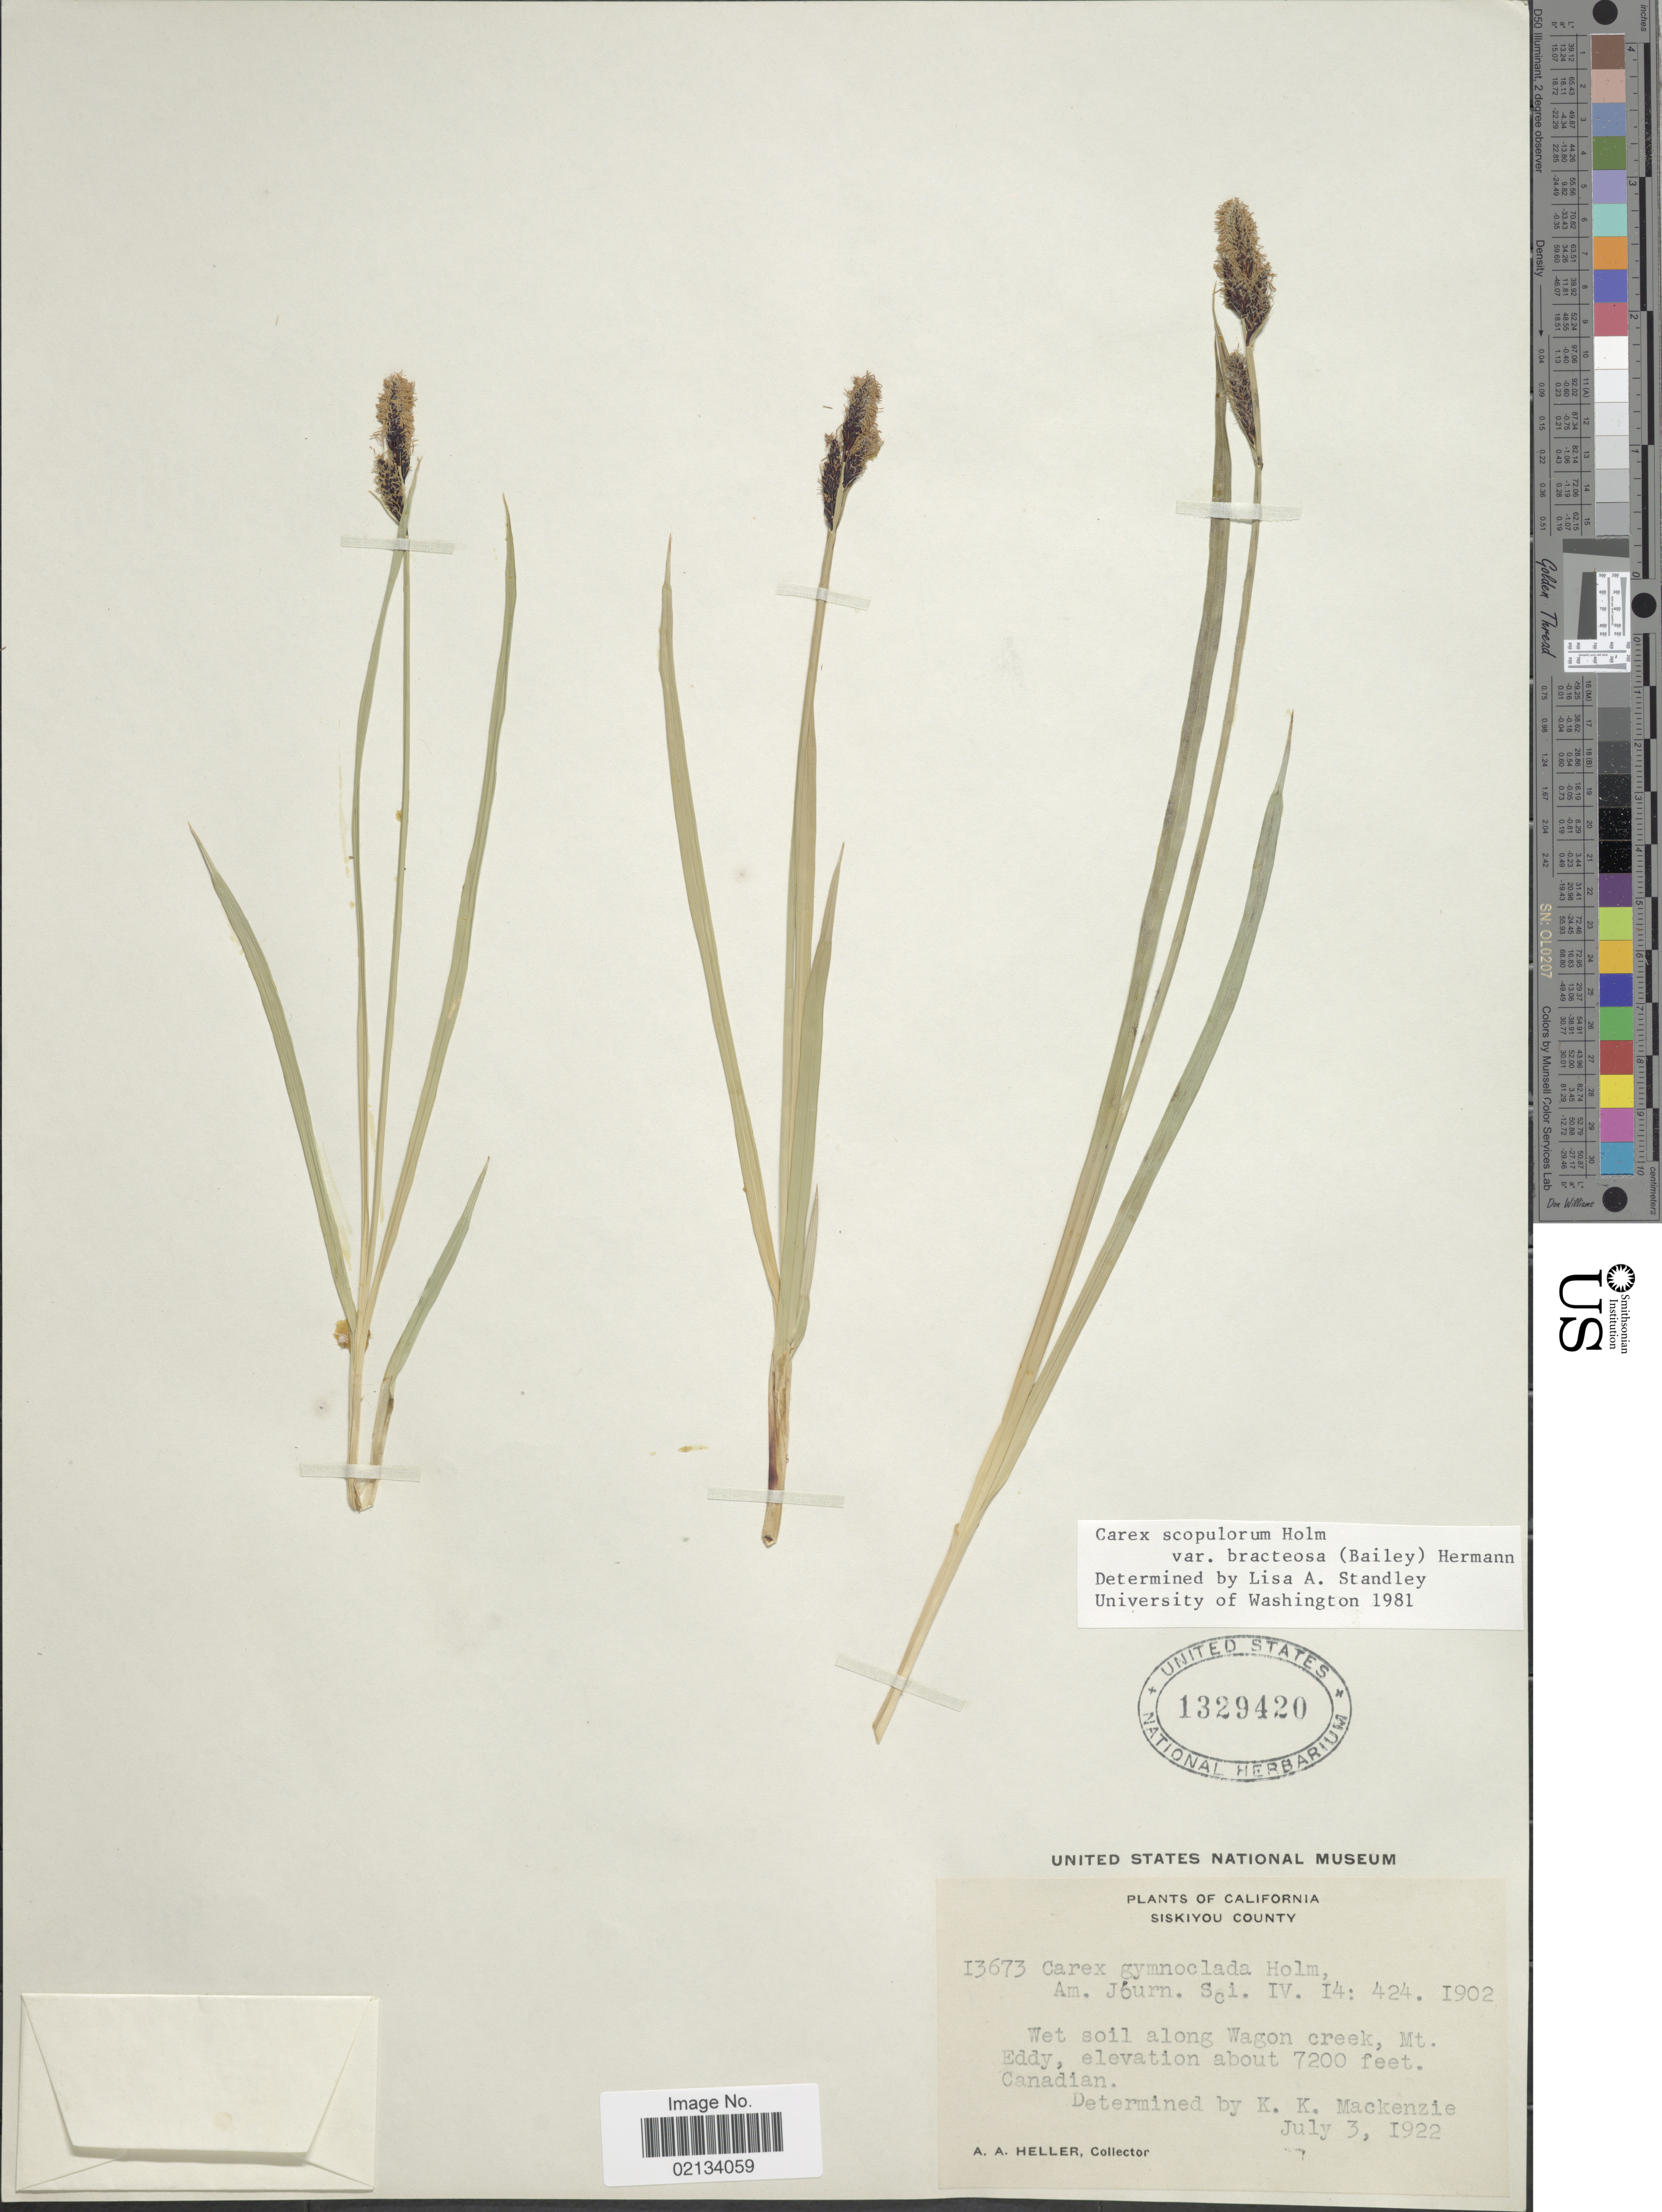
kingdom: Plantae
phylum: Tracheophyta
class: Liliopsida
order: Poales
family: Cyperaceae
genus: Carex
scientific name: Carex scopulorum var. bracteosa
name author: (L.H. Bailey) F.J. Herm.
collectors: A. A. Heller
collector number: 13673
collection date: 1922-07-03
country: United States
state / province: California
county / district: Siskiyou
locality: Siskiyou County, wet soil along Wagon Creek, Mt. Eddy, Canadian.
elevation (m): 2195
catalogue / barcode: US 1329420